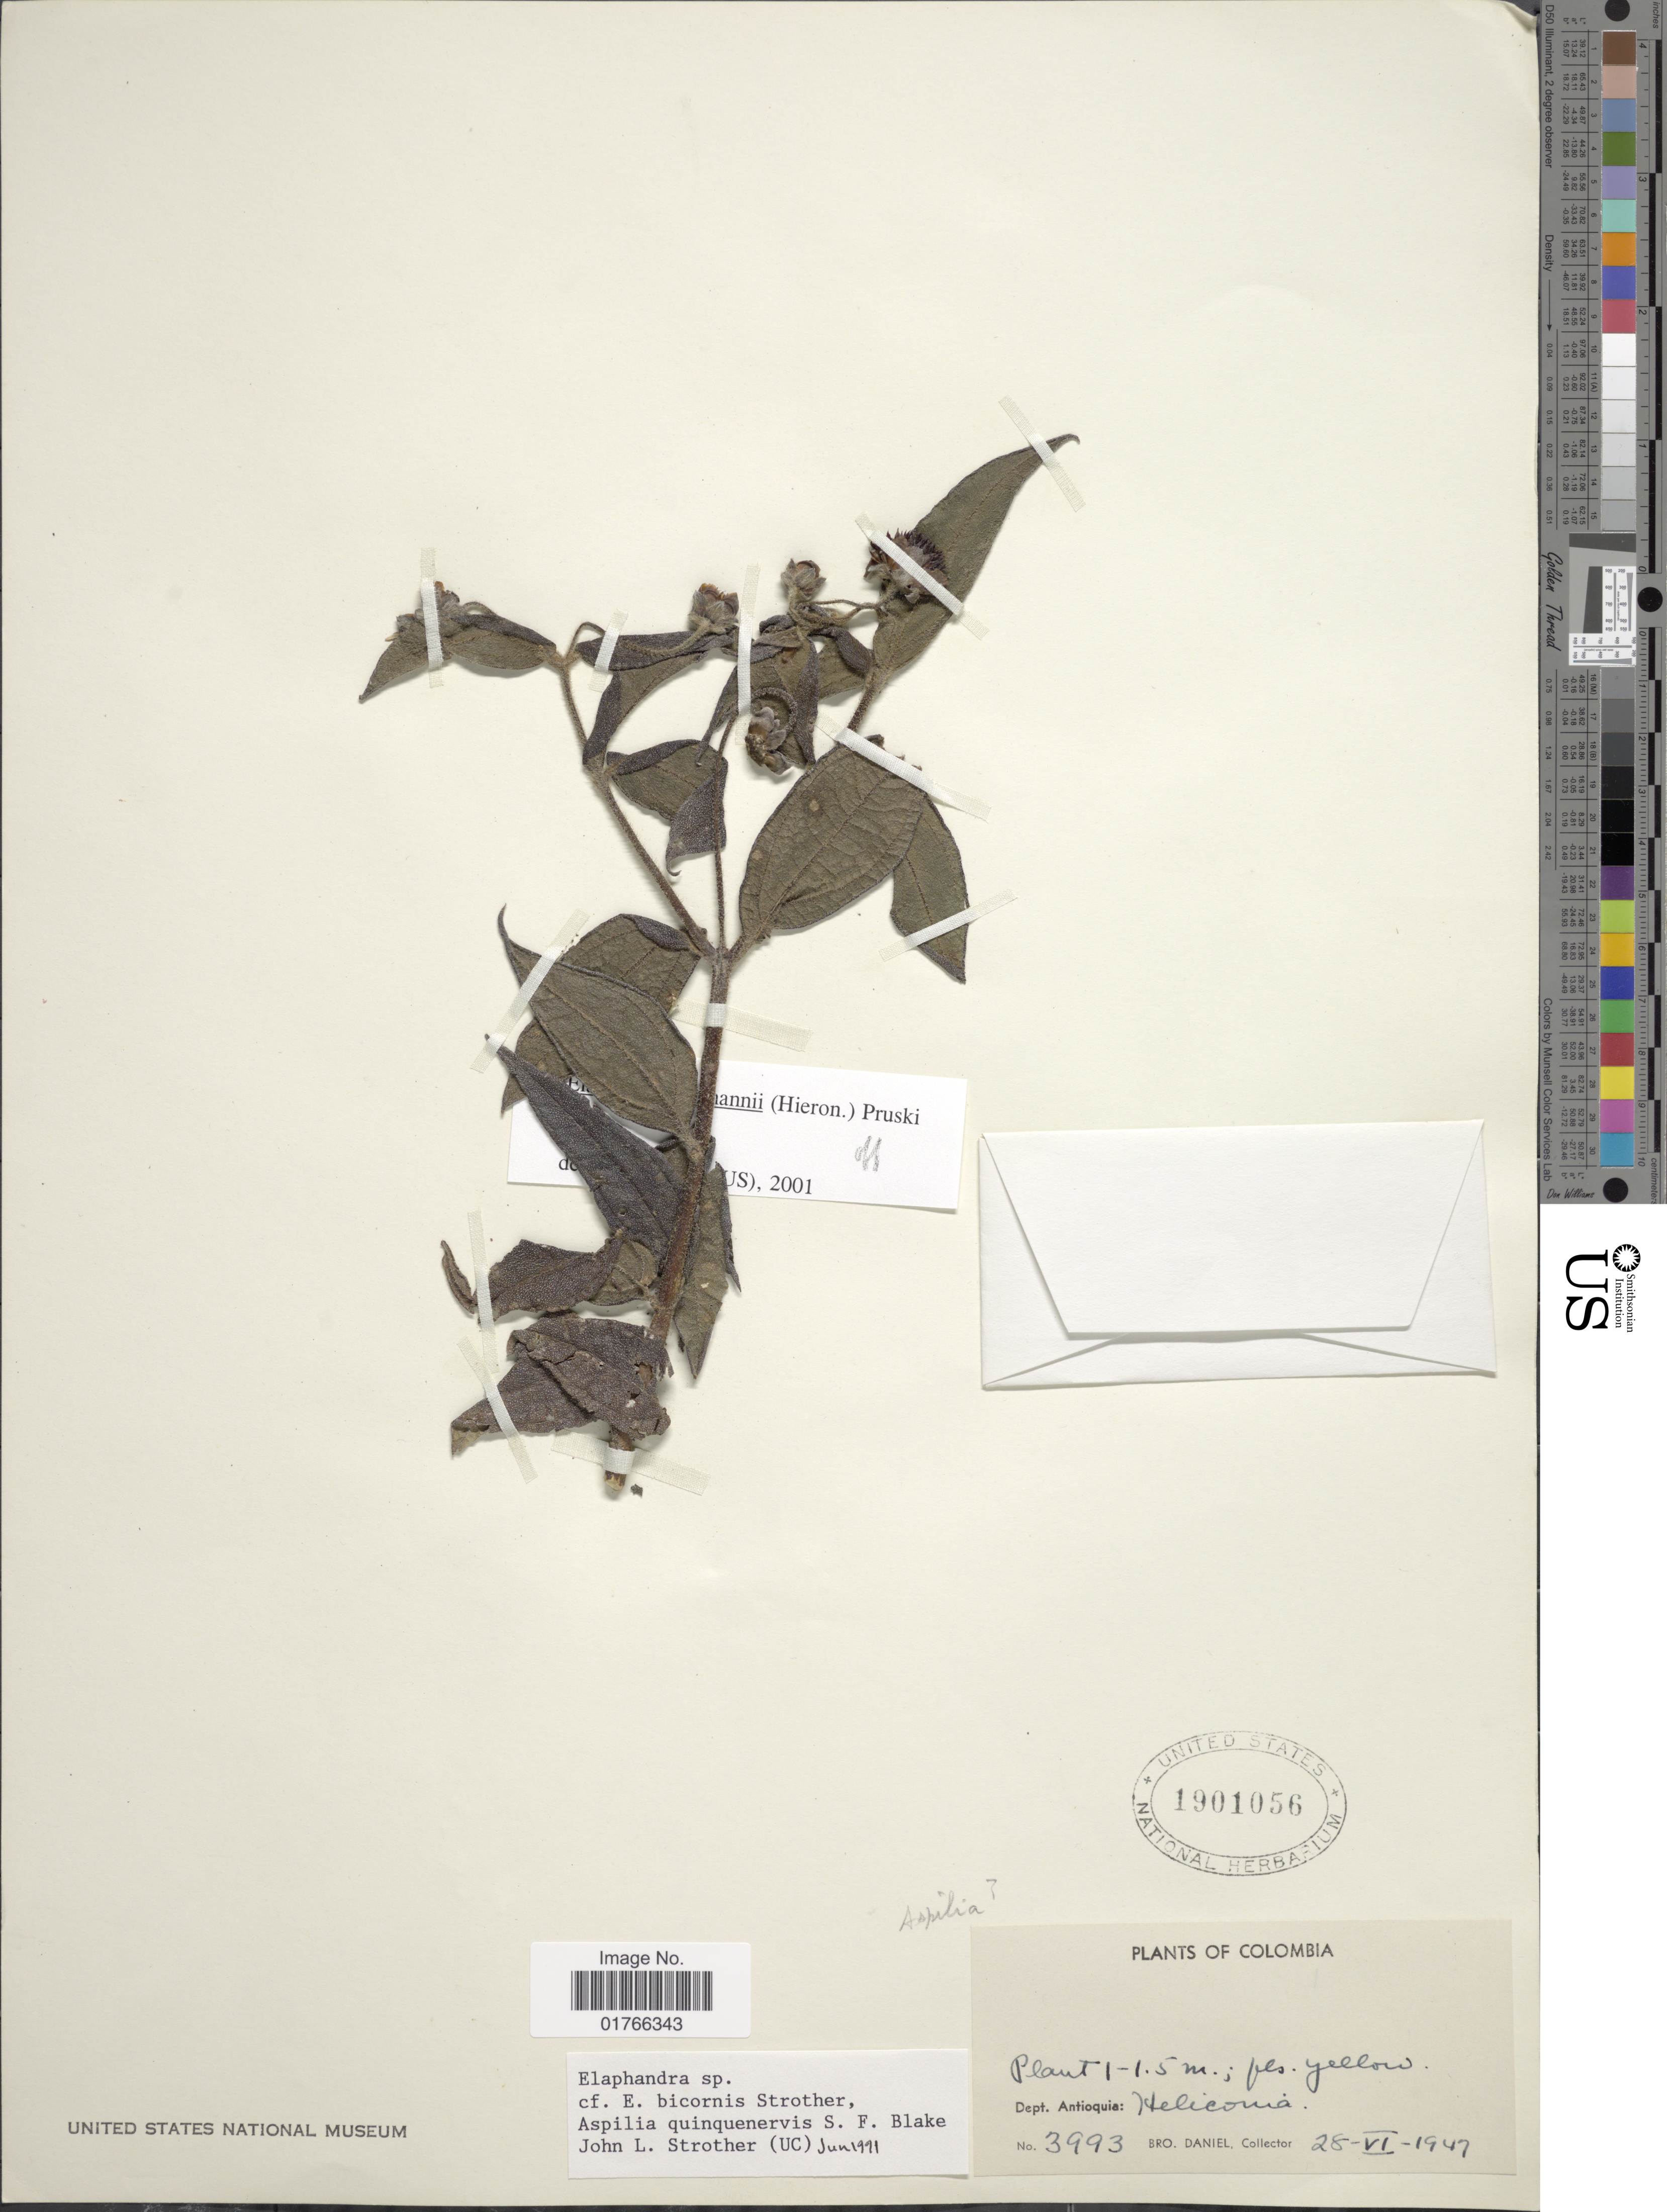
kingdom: Plantae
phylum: Tracheophyta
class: Magnoliopsida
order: Asterales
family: Asteraceae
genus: Elaphandra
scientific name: Elaphandra lehmannii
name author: (Hieron.) Pruski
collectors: Bro. Daniel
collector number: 3993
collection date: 1947-06-28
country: Colombia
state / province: Antioquia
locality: Heliconia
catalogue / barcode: US 1901056